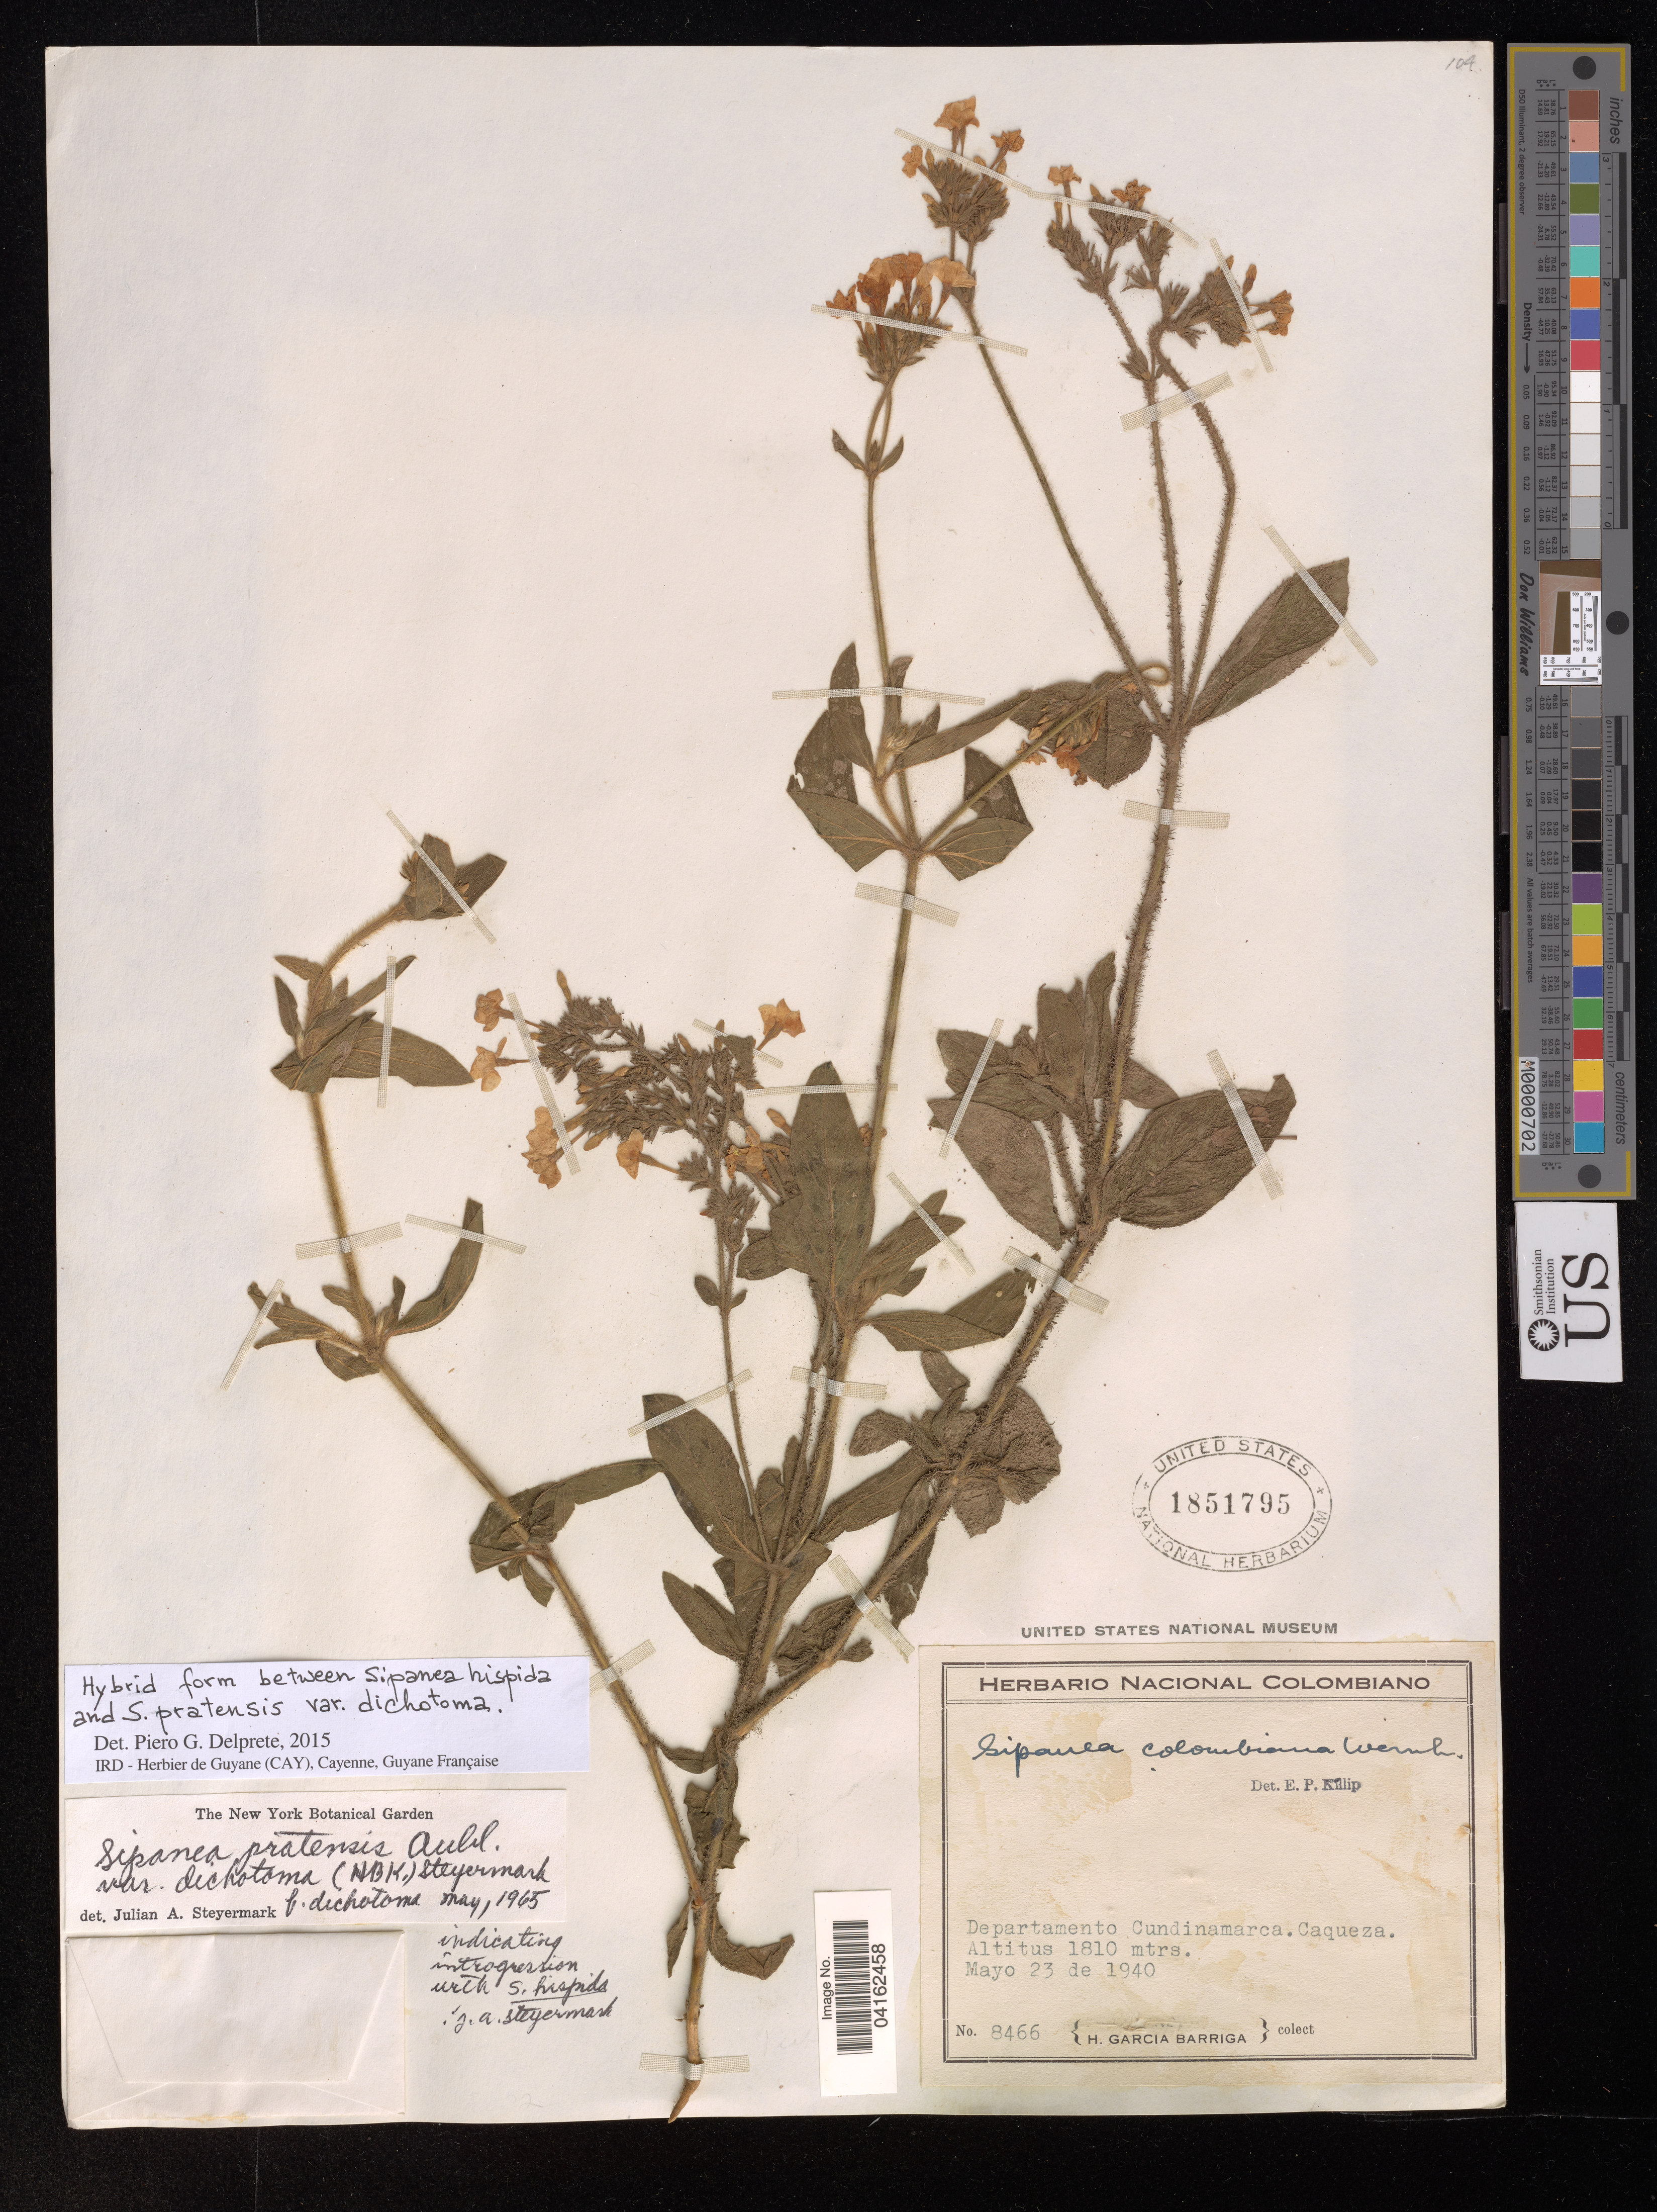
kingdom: Plantae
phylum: Tracheophyta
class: Magnoliopsida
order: Gentianales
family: Rubiaceae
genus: Sipanea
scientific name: Sipanea hispida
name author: Benth. ex Wernham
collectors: H. García Barriga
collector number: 8466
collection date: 1940-05-23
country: Colombia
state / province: Cundinamarca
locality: Caqueza.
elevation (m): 1810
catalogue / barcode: US 1851795